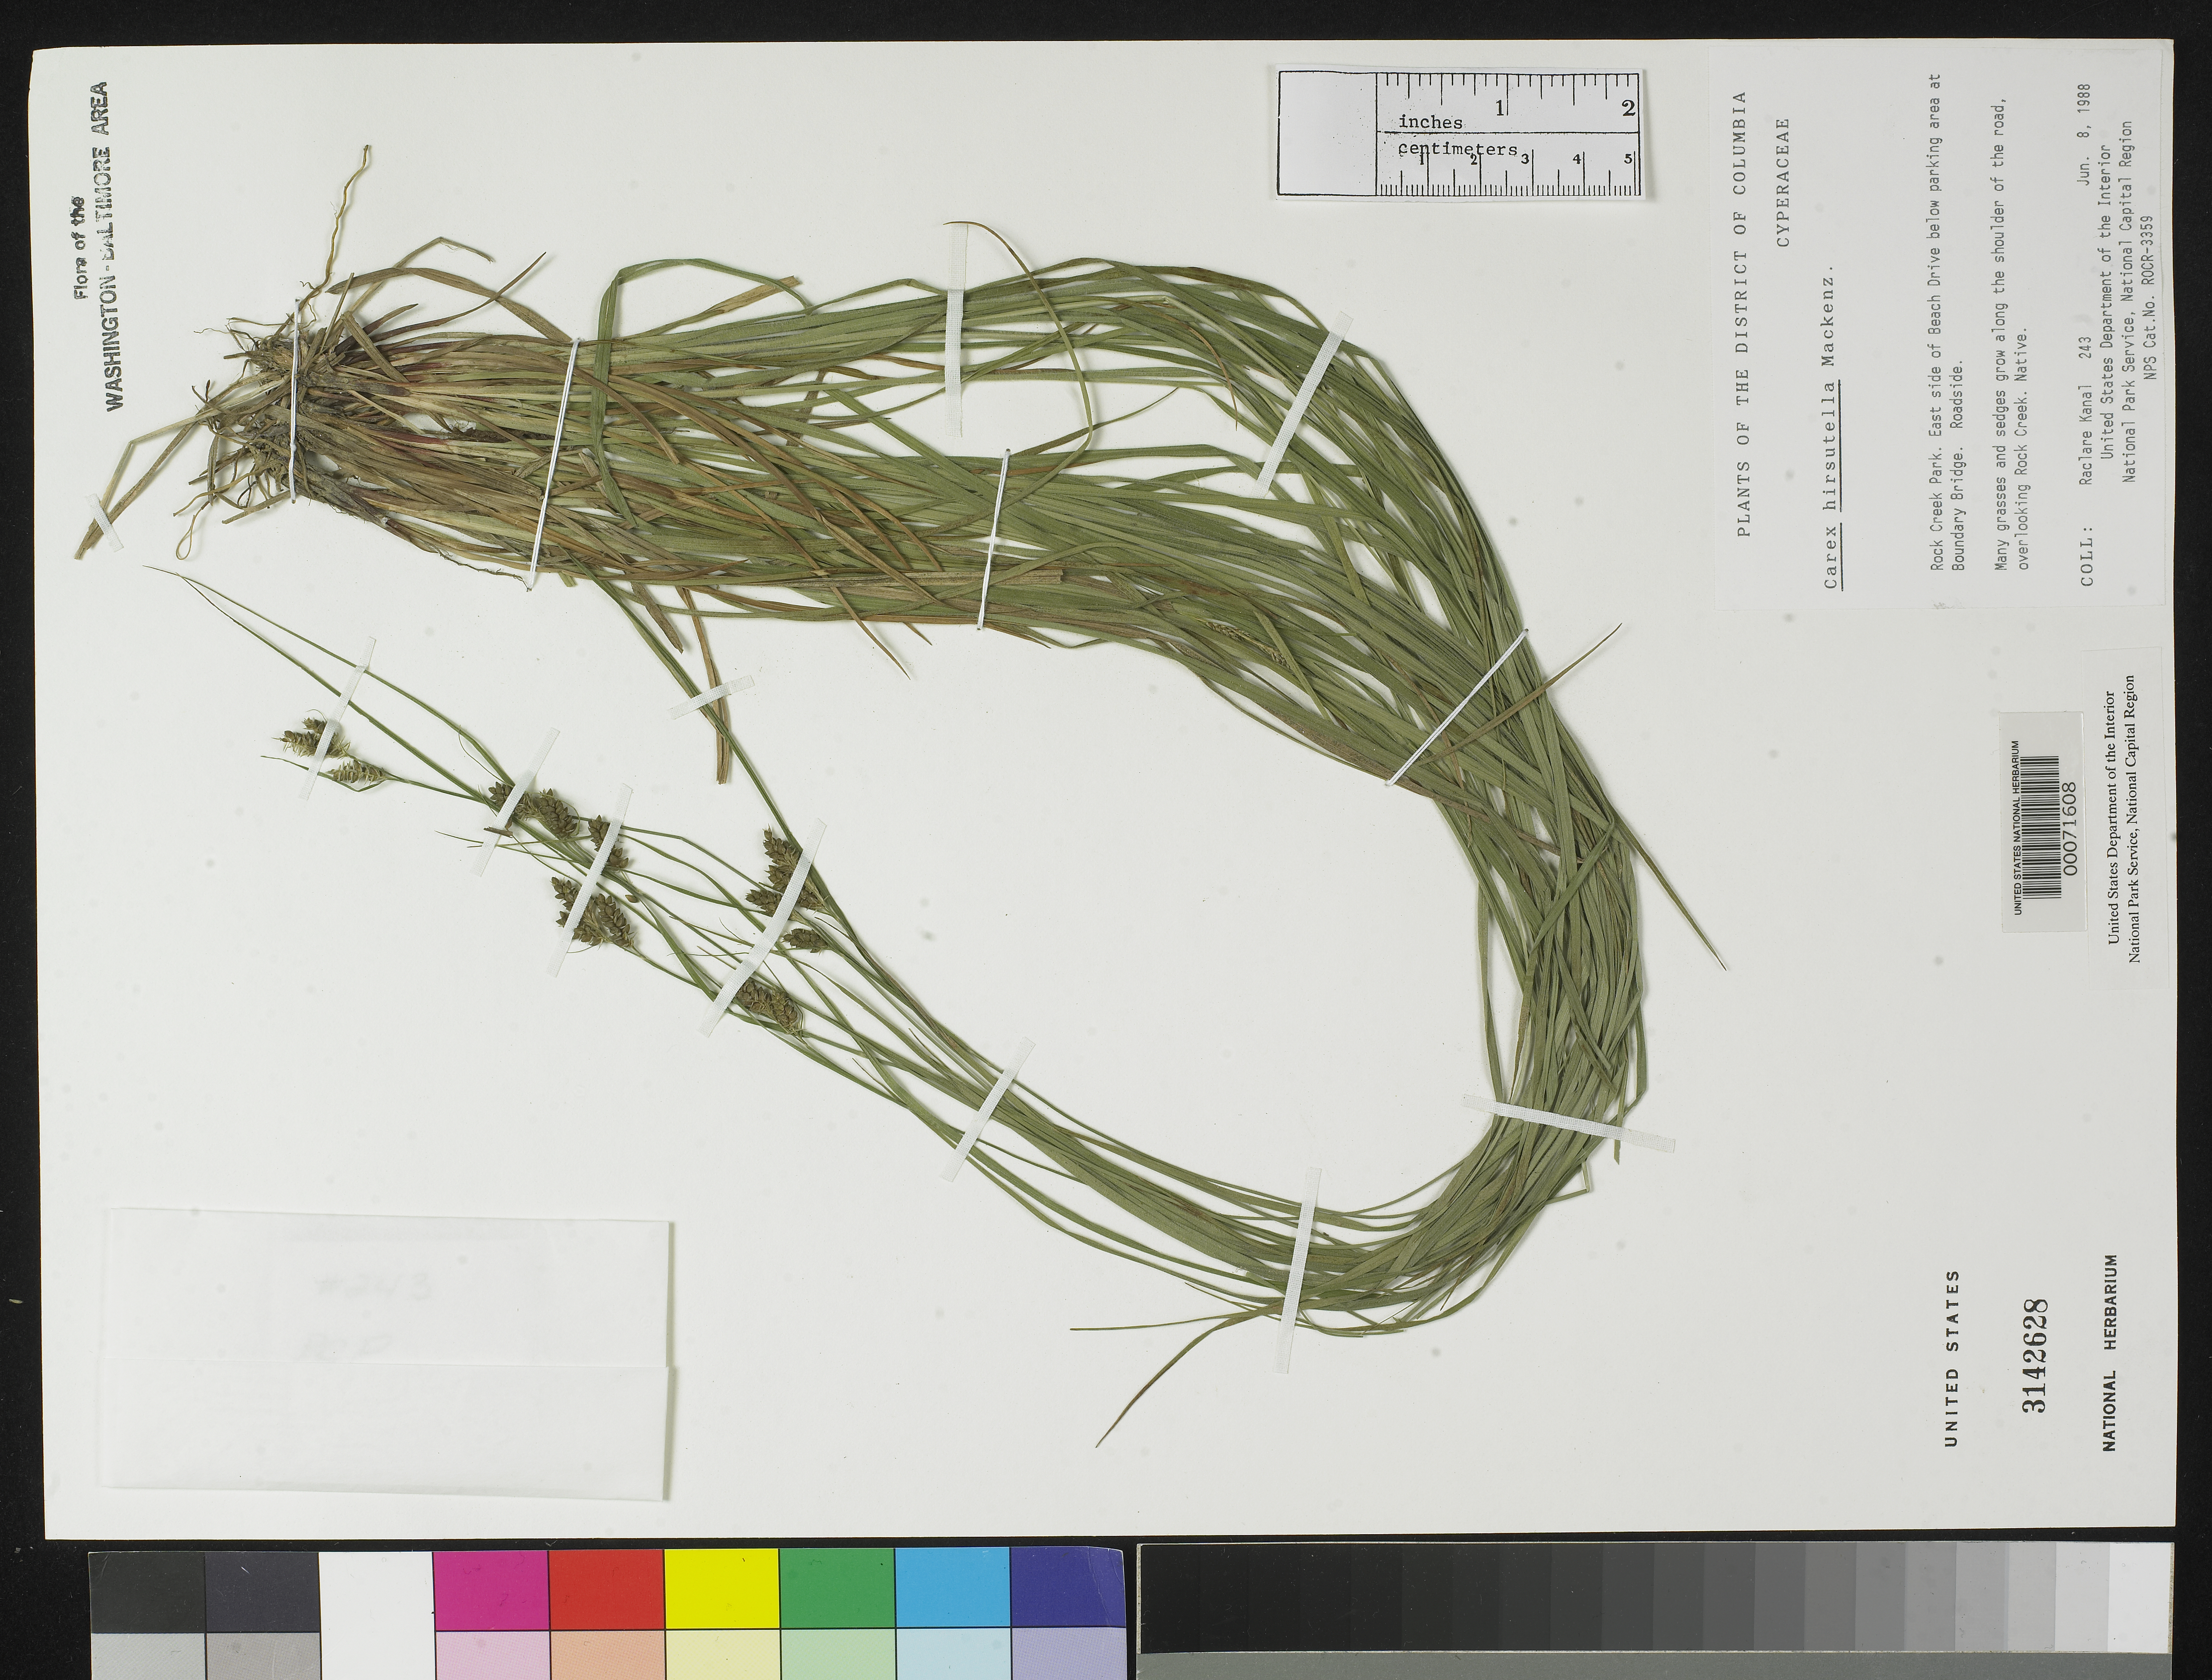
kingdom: Plantae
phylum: Tracheophyta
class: Liliopsida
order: Poales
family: Cyperaceae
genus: Carex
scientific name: Carex hirsutella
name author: Mack.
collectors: R. Kanal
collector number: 243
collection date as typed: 08 Jun 1988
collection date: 1988-06-08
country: United States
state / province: District of Columbia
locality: Rock Creek Park, E side of Beach Drive Rock Creek Park & vicinity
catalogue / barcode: US 3142628